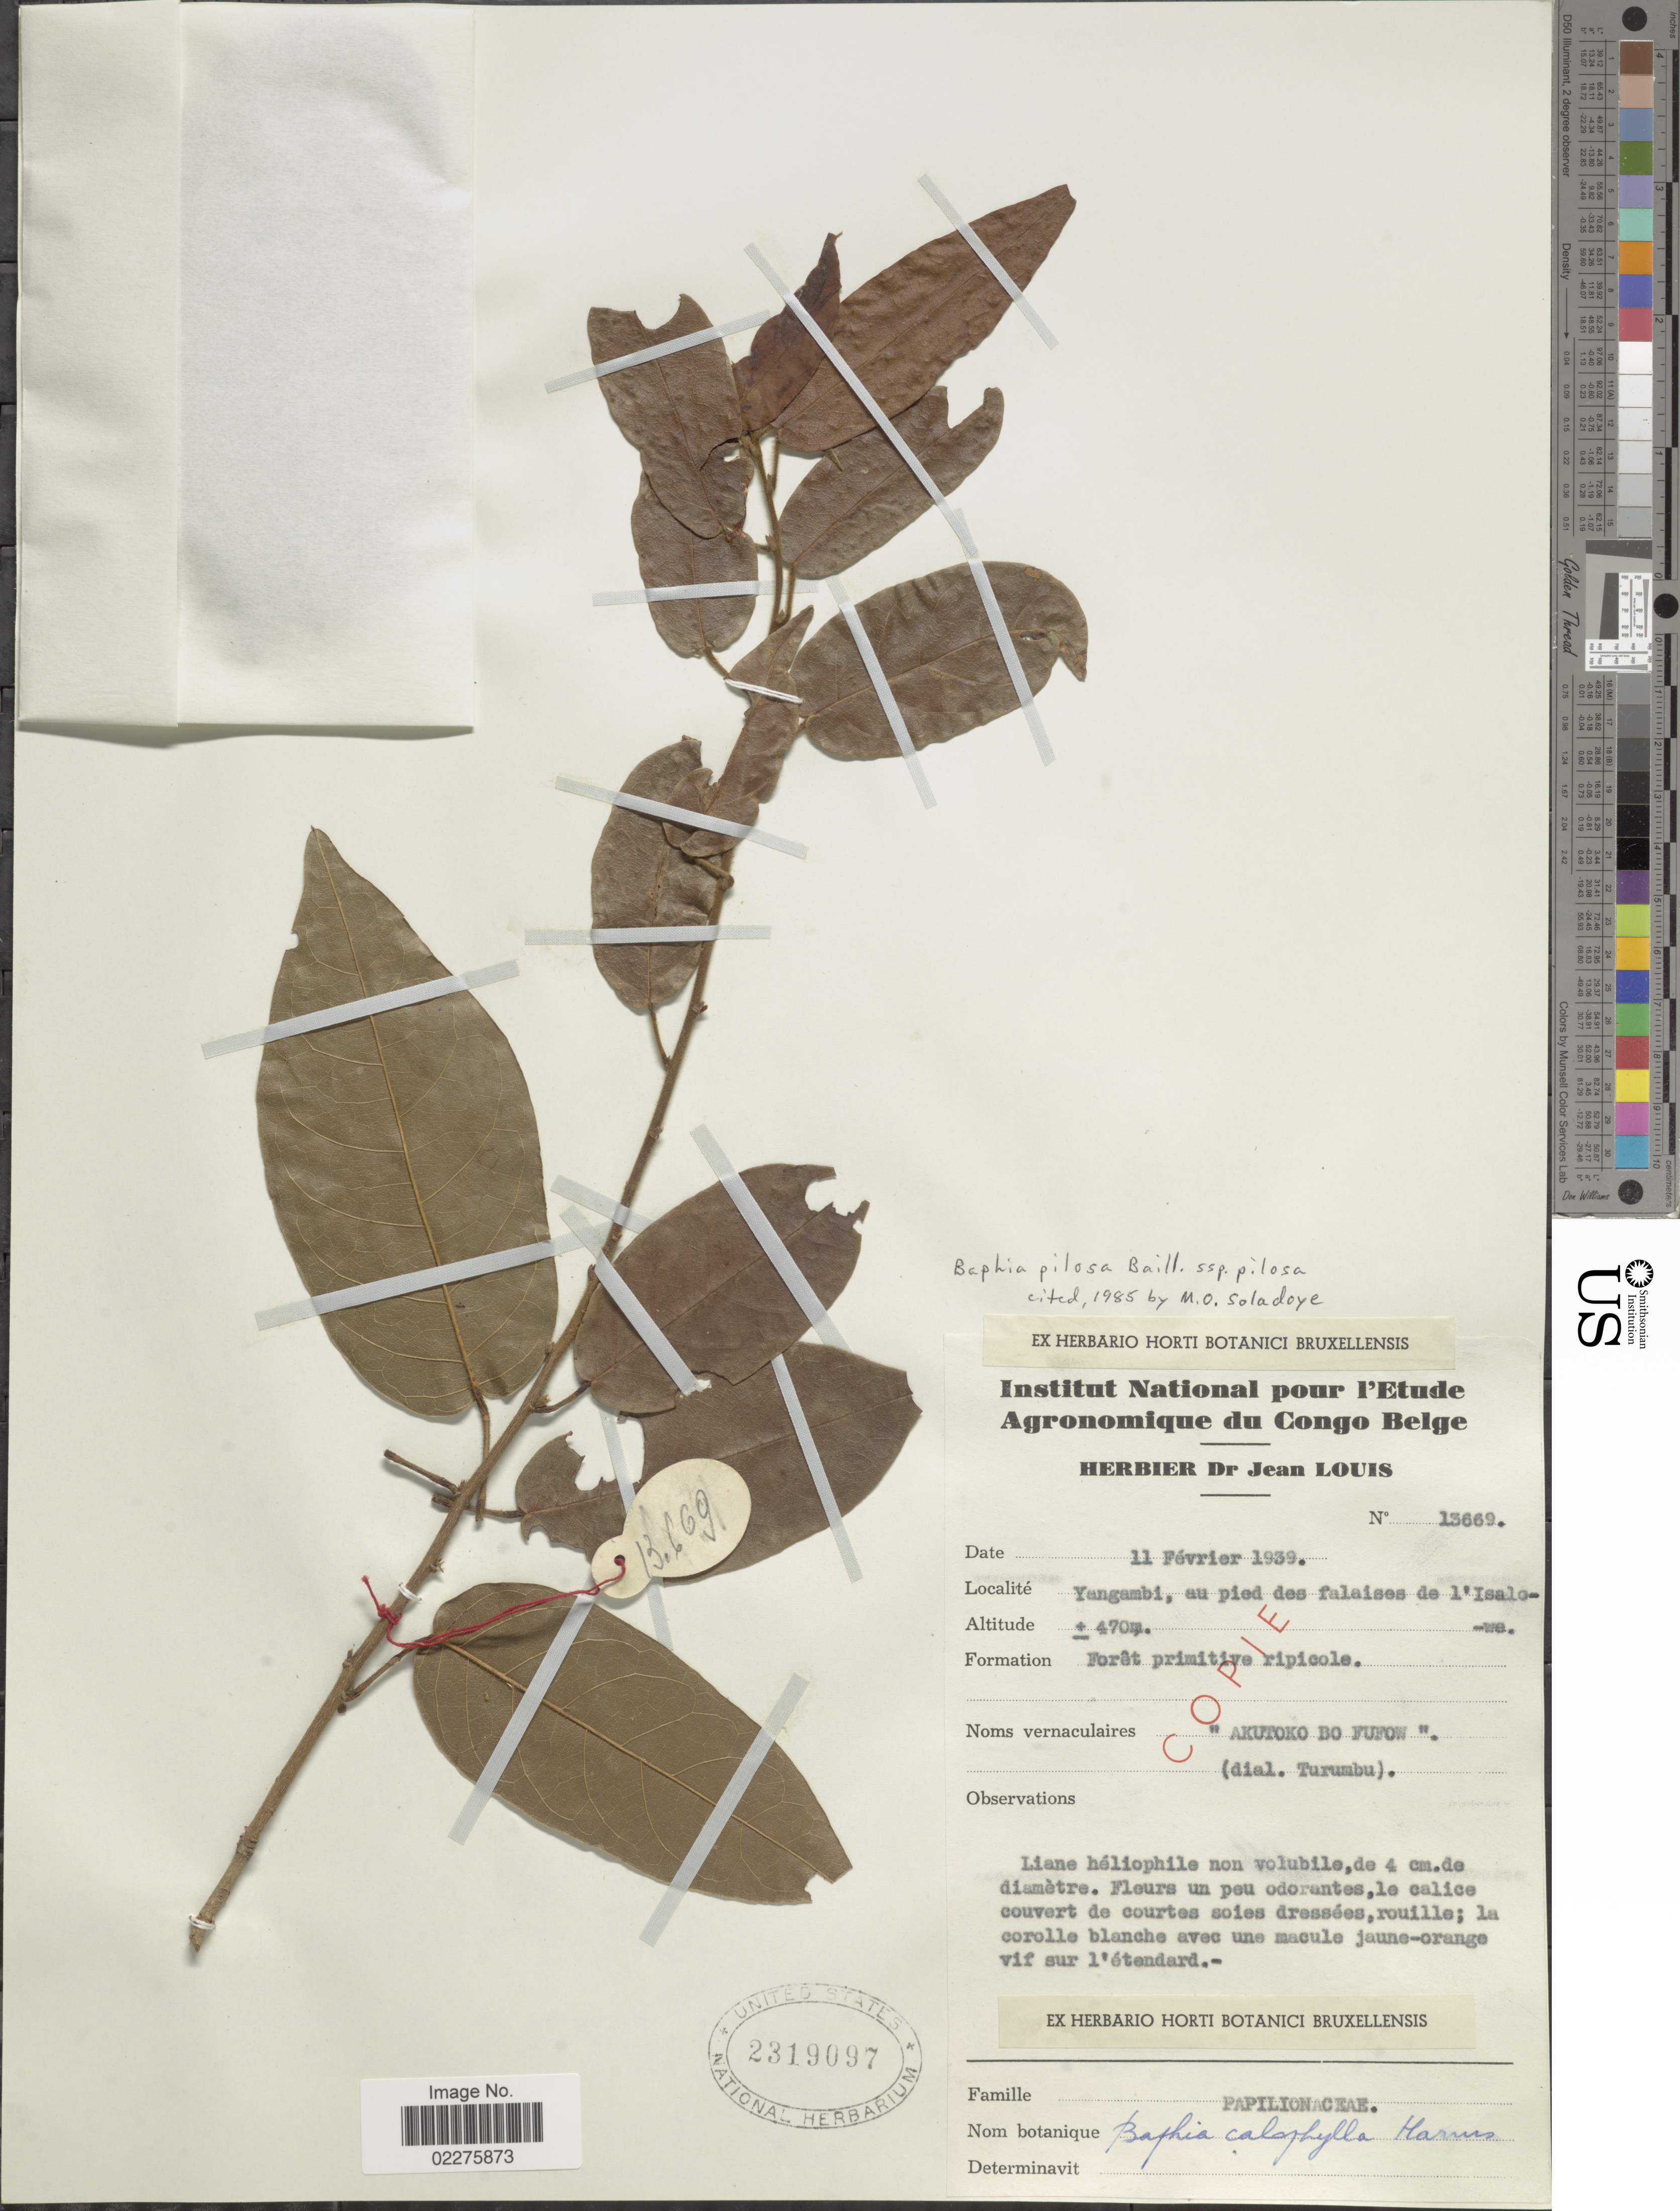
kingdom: Plantae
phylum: Tracheophyta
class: Magnoliopsida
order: Fabales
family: Fabaceae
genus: Baphia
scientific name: Baphia pilosa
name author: Baill.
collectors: ex herb. Dr Jean Louis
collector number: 13669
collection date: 1939-02-11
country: Congo, Democratic Republic of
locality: Yangambi, au pied des falaises de l'Isalowe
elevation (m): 470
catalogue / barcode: US 2319097